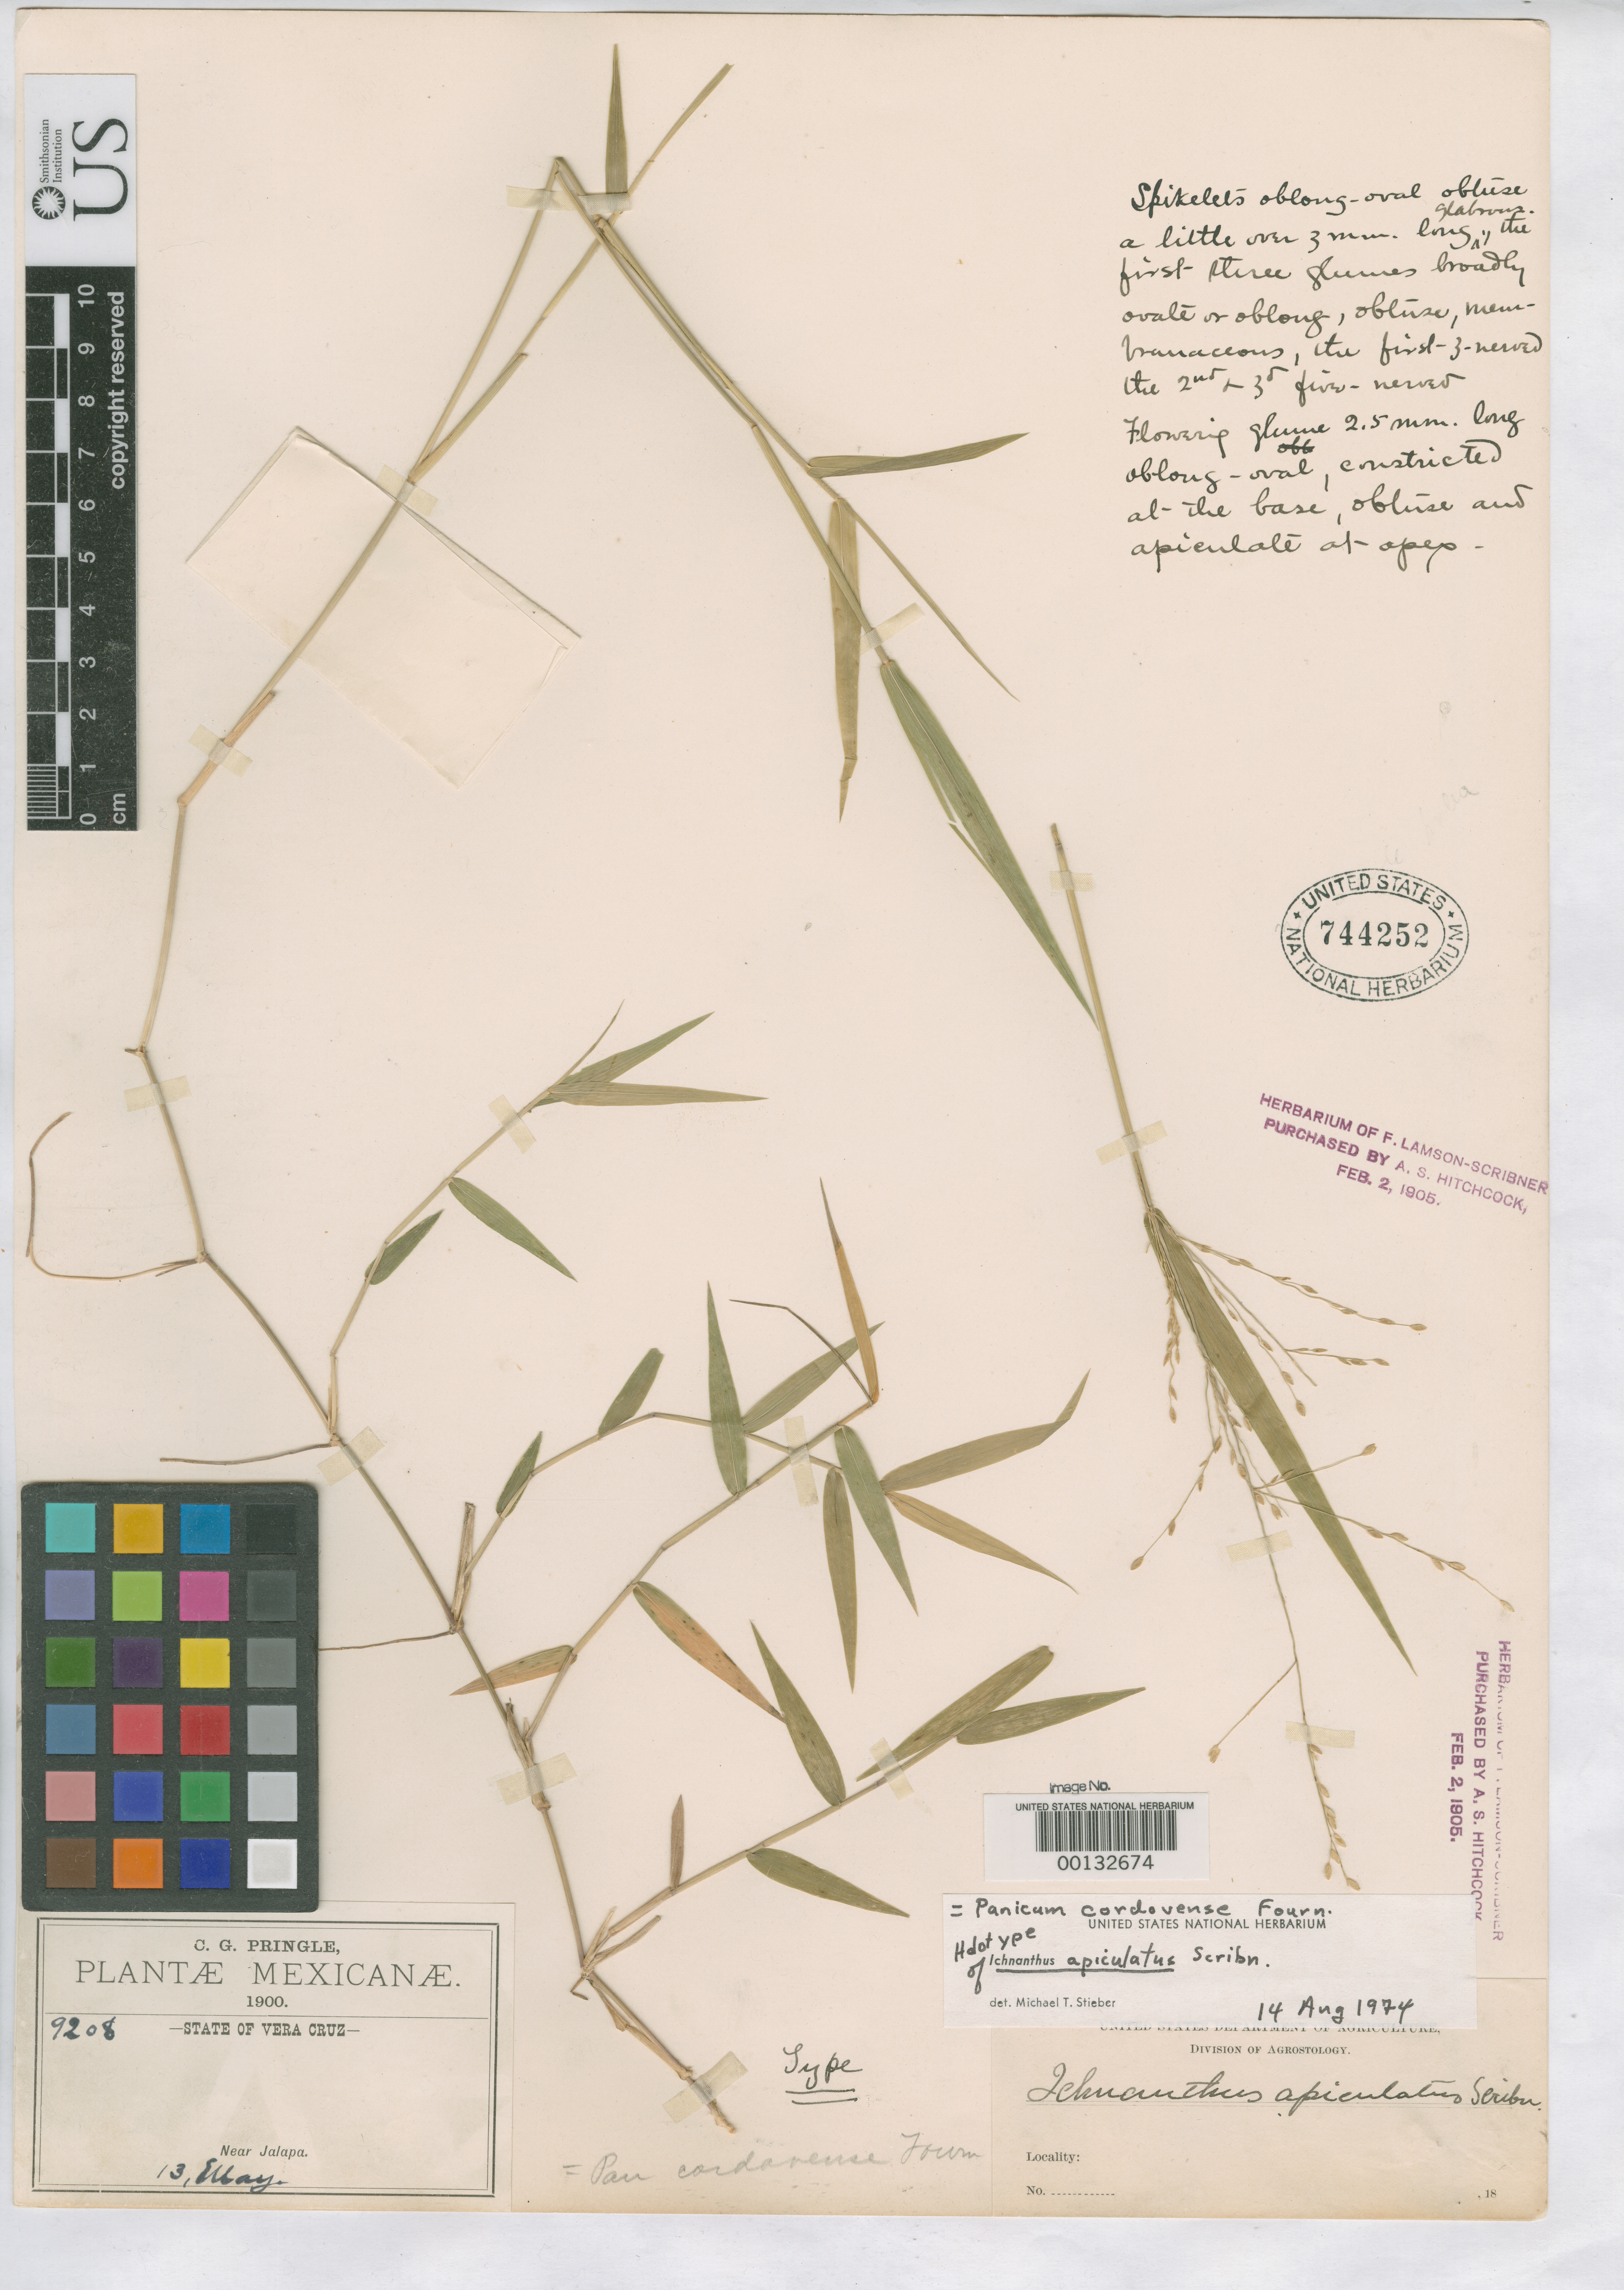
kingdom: Plantae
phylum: Tracheophyta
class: Liliopsida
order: Poales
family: Poaceae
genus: Ichnanthus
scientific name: Ichnanthus apiculatus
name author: Scribn.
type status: Holotype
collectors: C. G. Pringle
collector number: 9208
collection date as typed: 13 May 1900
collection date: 1900-05-13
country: Mexico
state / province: Veracruz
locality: Near Jalapa.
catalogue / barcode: US 744252